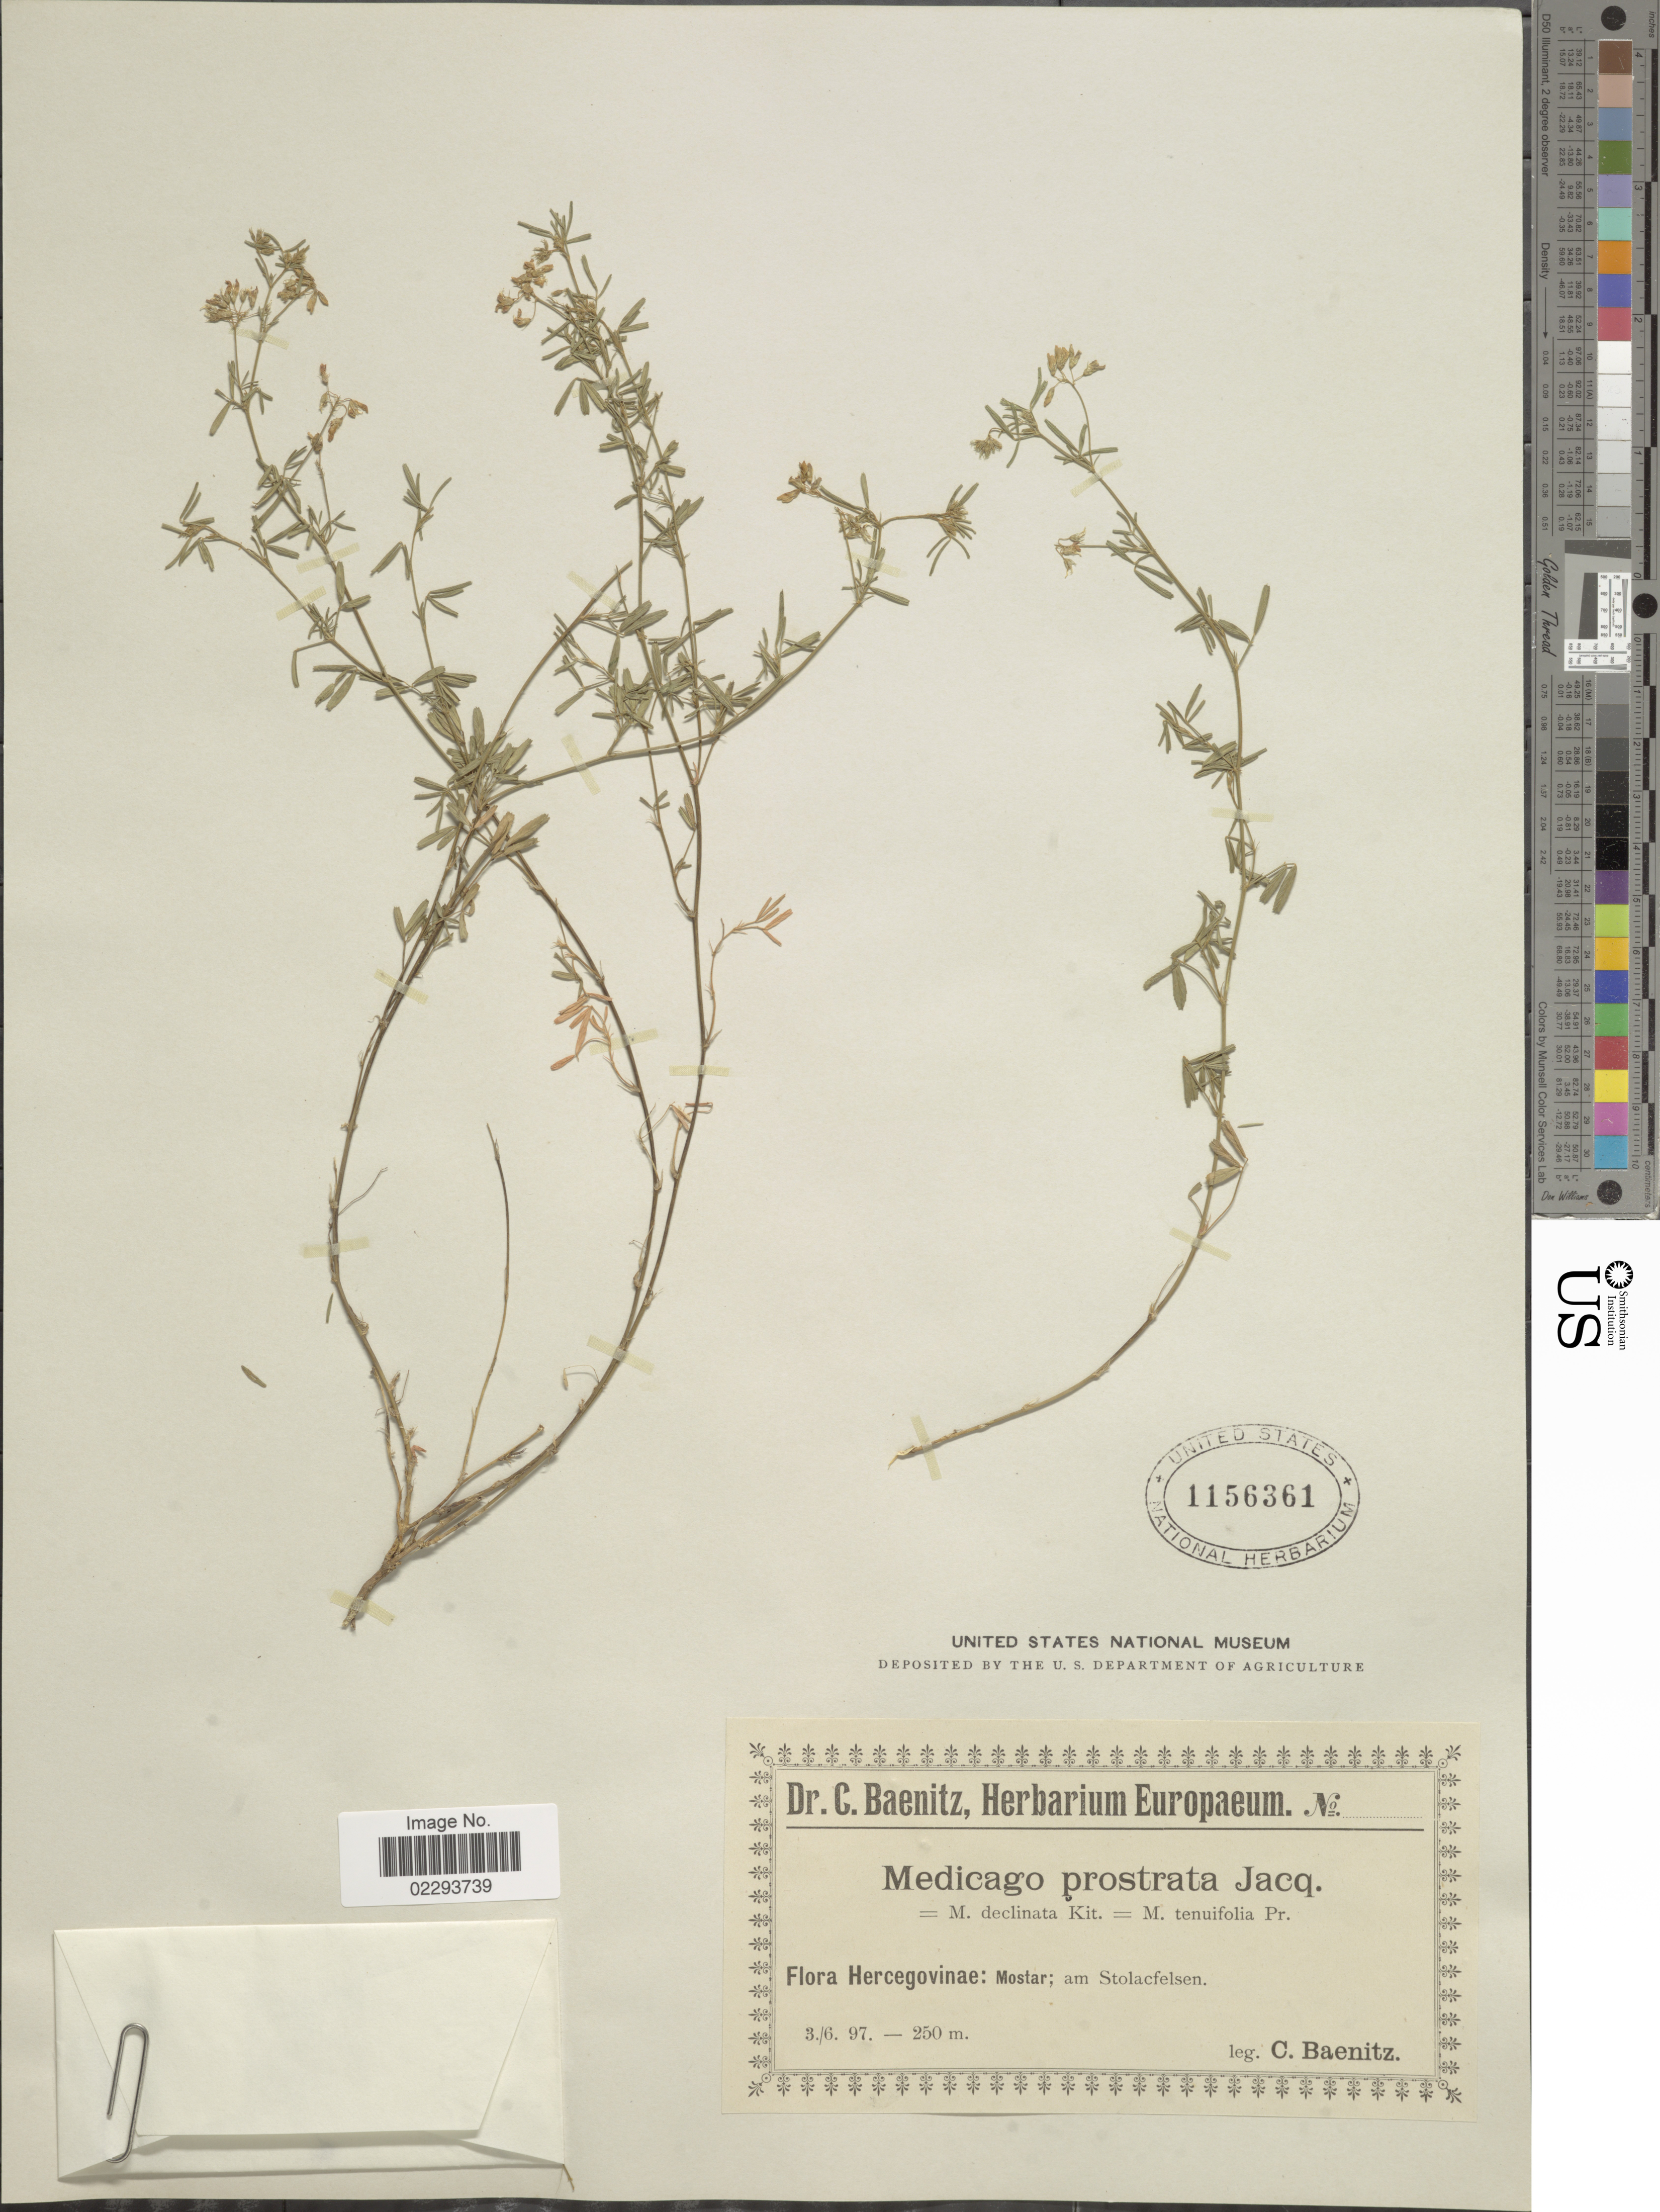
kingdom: Plantae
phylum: Tracheophyta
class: Magnoliopsida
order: Fabales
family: Fabaceae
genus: Medicago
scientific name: Medicago prostrata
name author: Jacq.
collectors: C. G. Baenitz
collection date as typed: Transcribed d/m/y: 3/6/97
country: Bosnia and Herzegovina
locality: Hercegovinae, Mostar; am Stolacfelsen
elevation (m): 250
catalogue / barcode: US 1156361